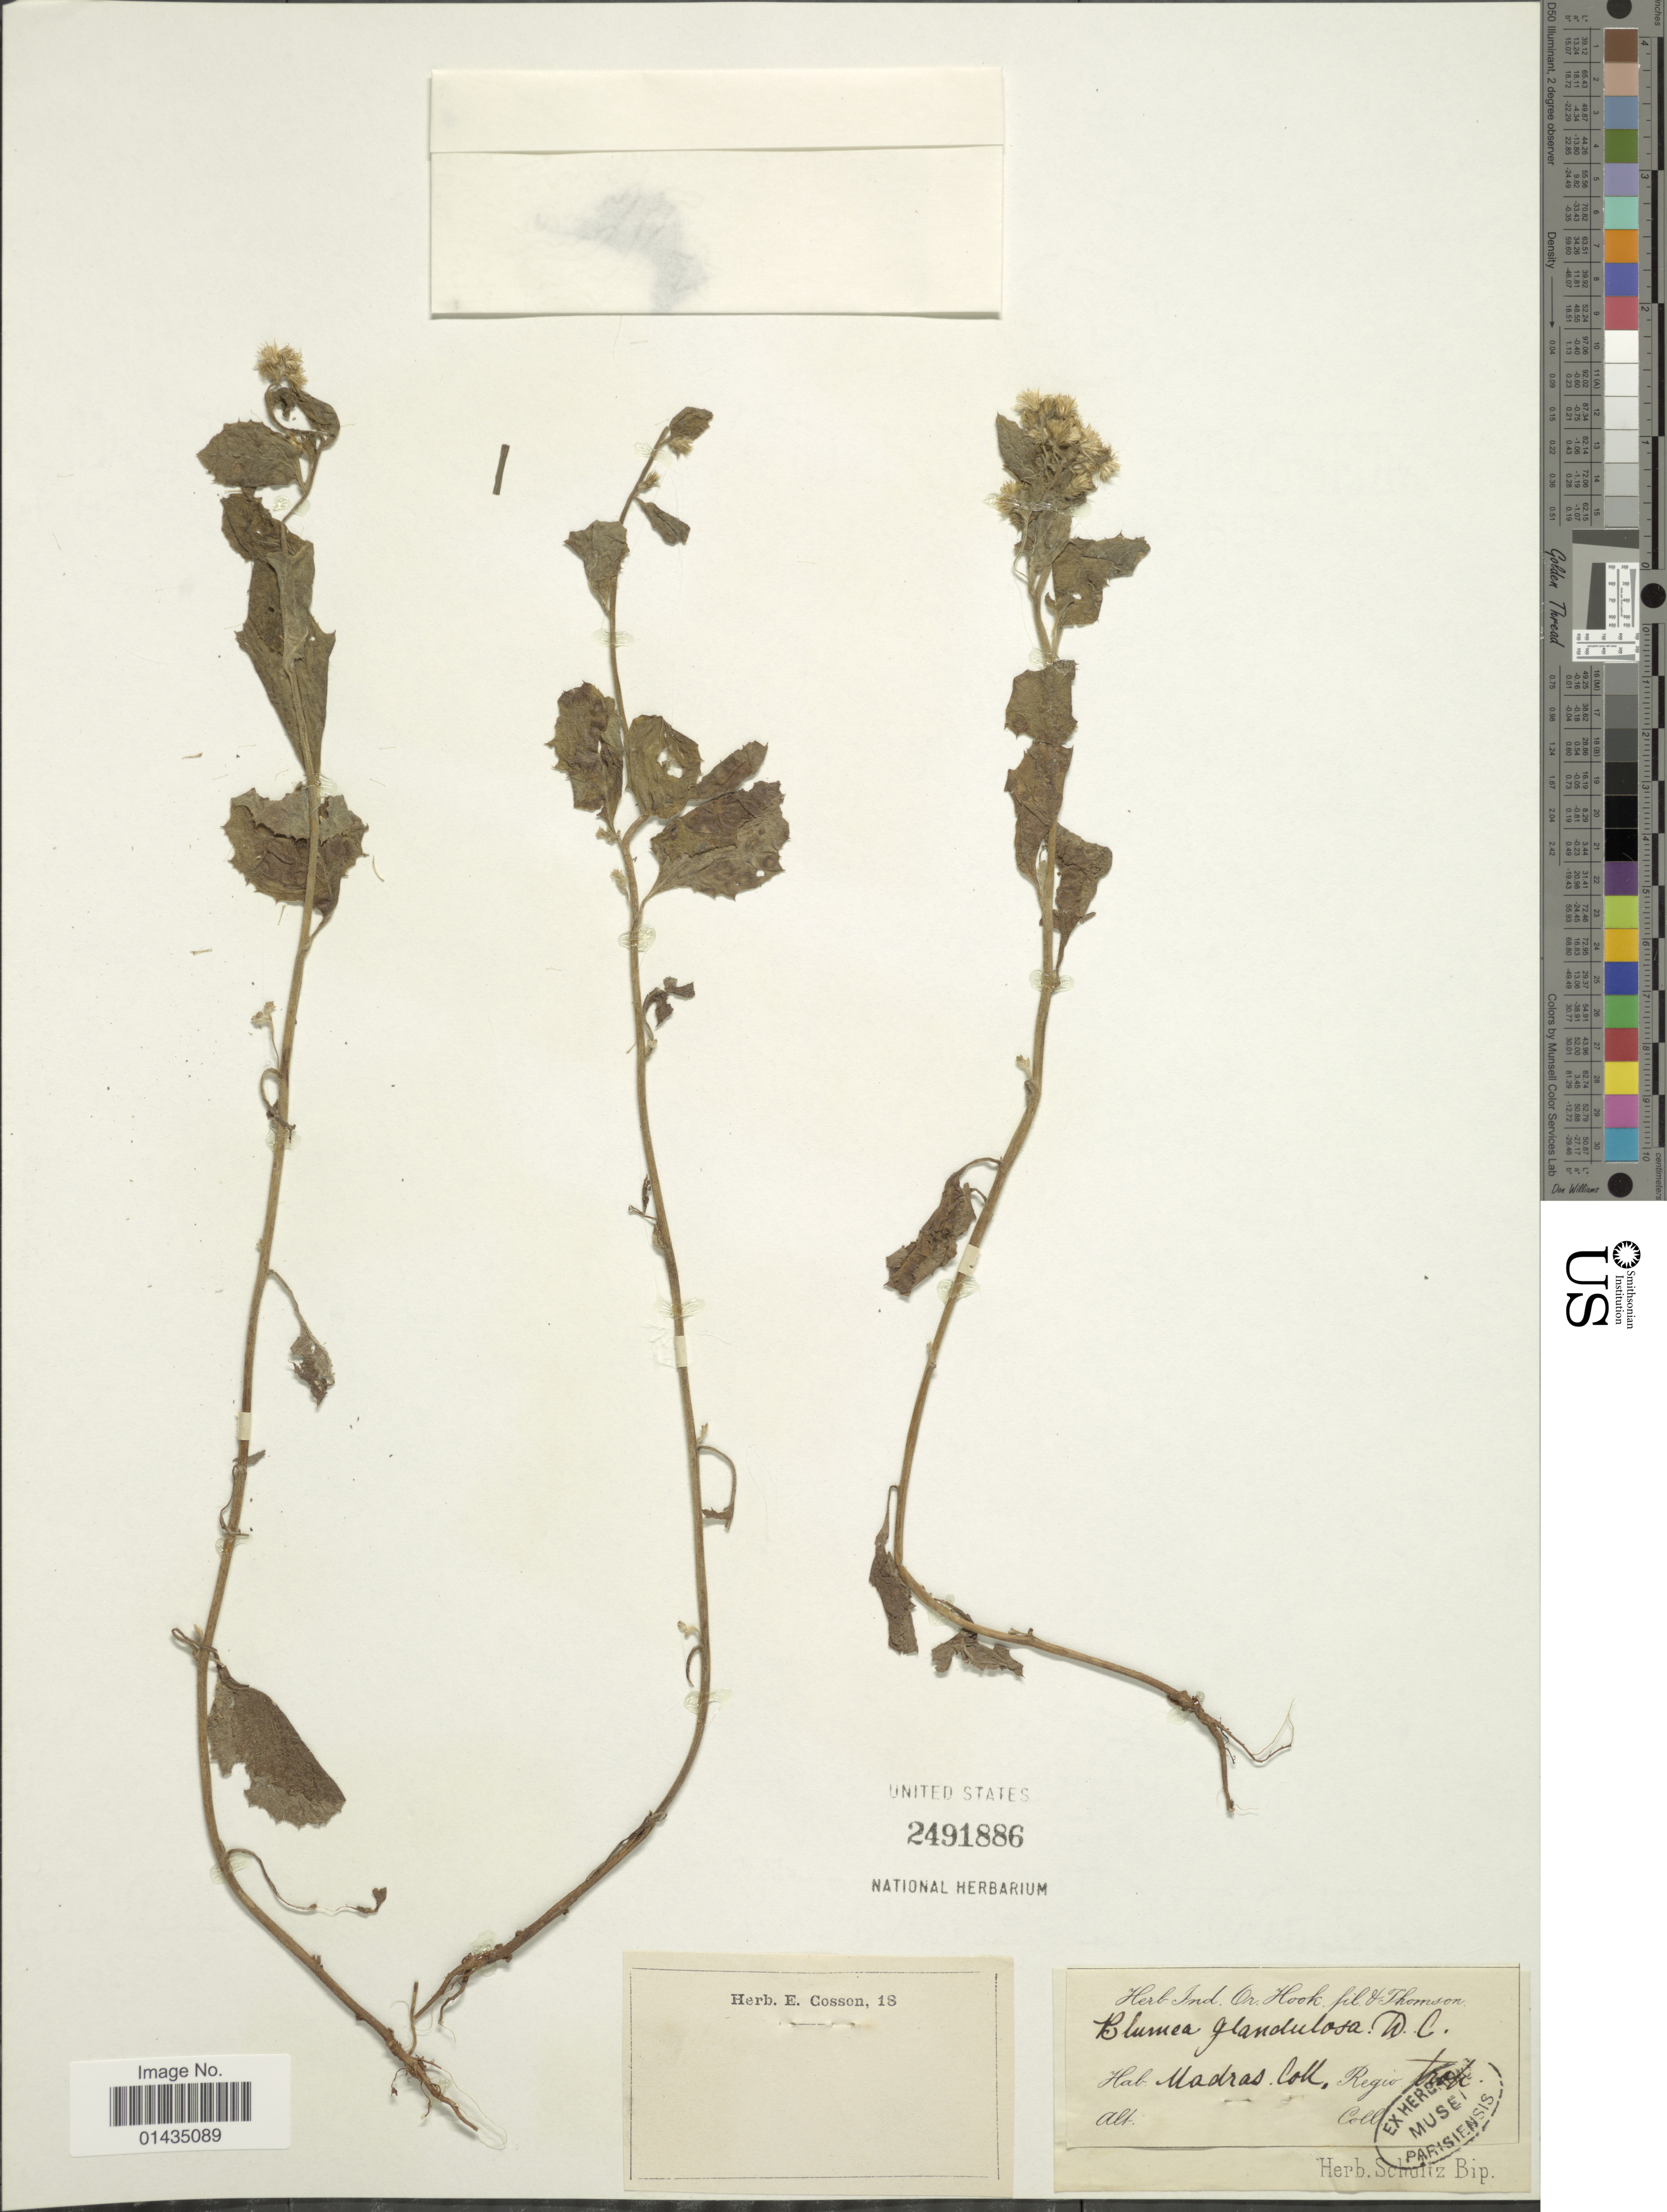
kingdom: Plantae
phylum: Tracheophyta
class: Magnoliopsida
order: Asterales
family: Asteraceae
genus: Blumea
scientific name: Blumea glandulosa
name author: DC.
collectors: ex herb. Schultz Bip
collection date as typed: Transcribed d/m/y: //18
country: India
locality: Madras, regio Trofe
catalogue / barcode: US 2491886